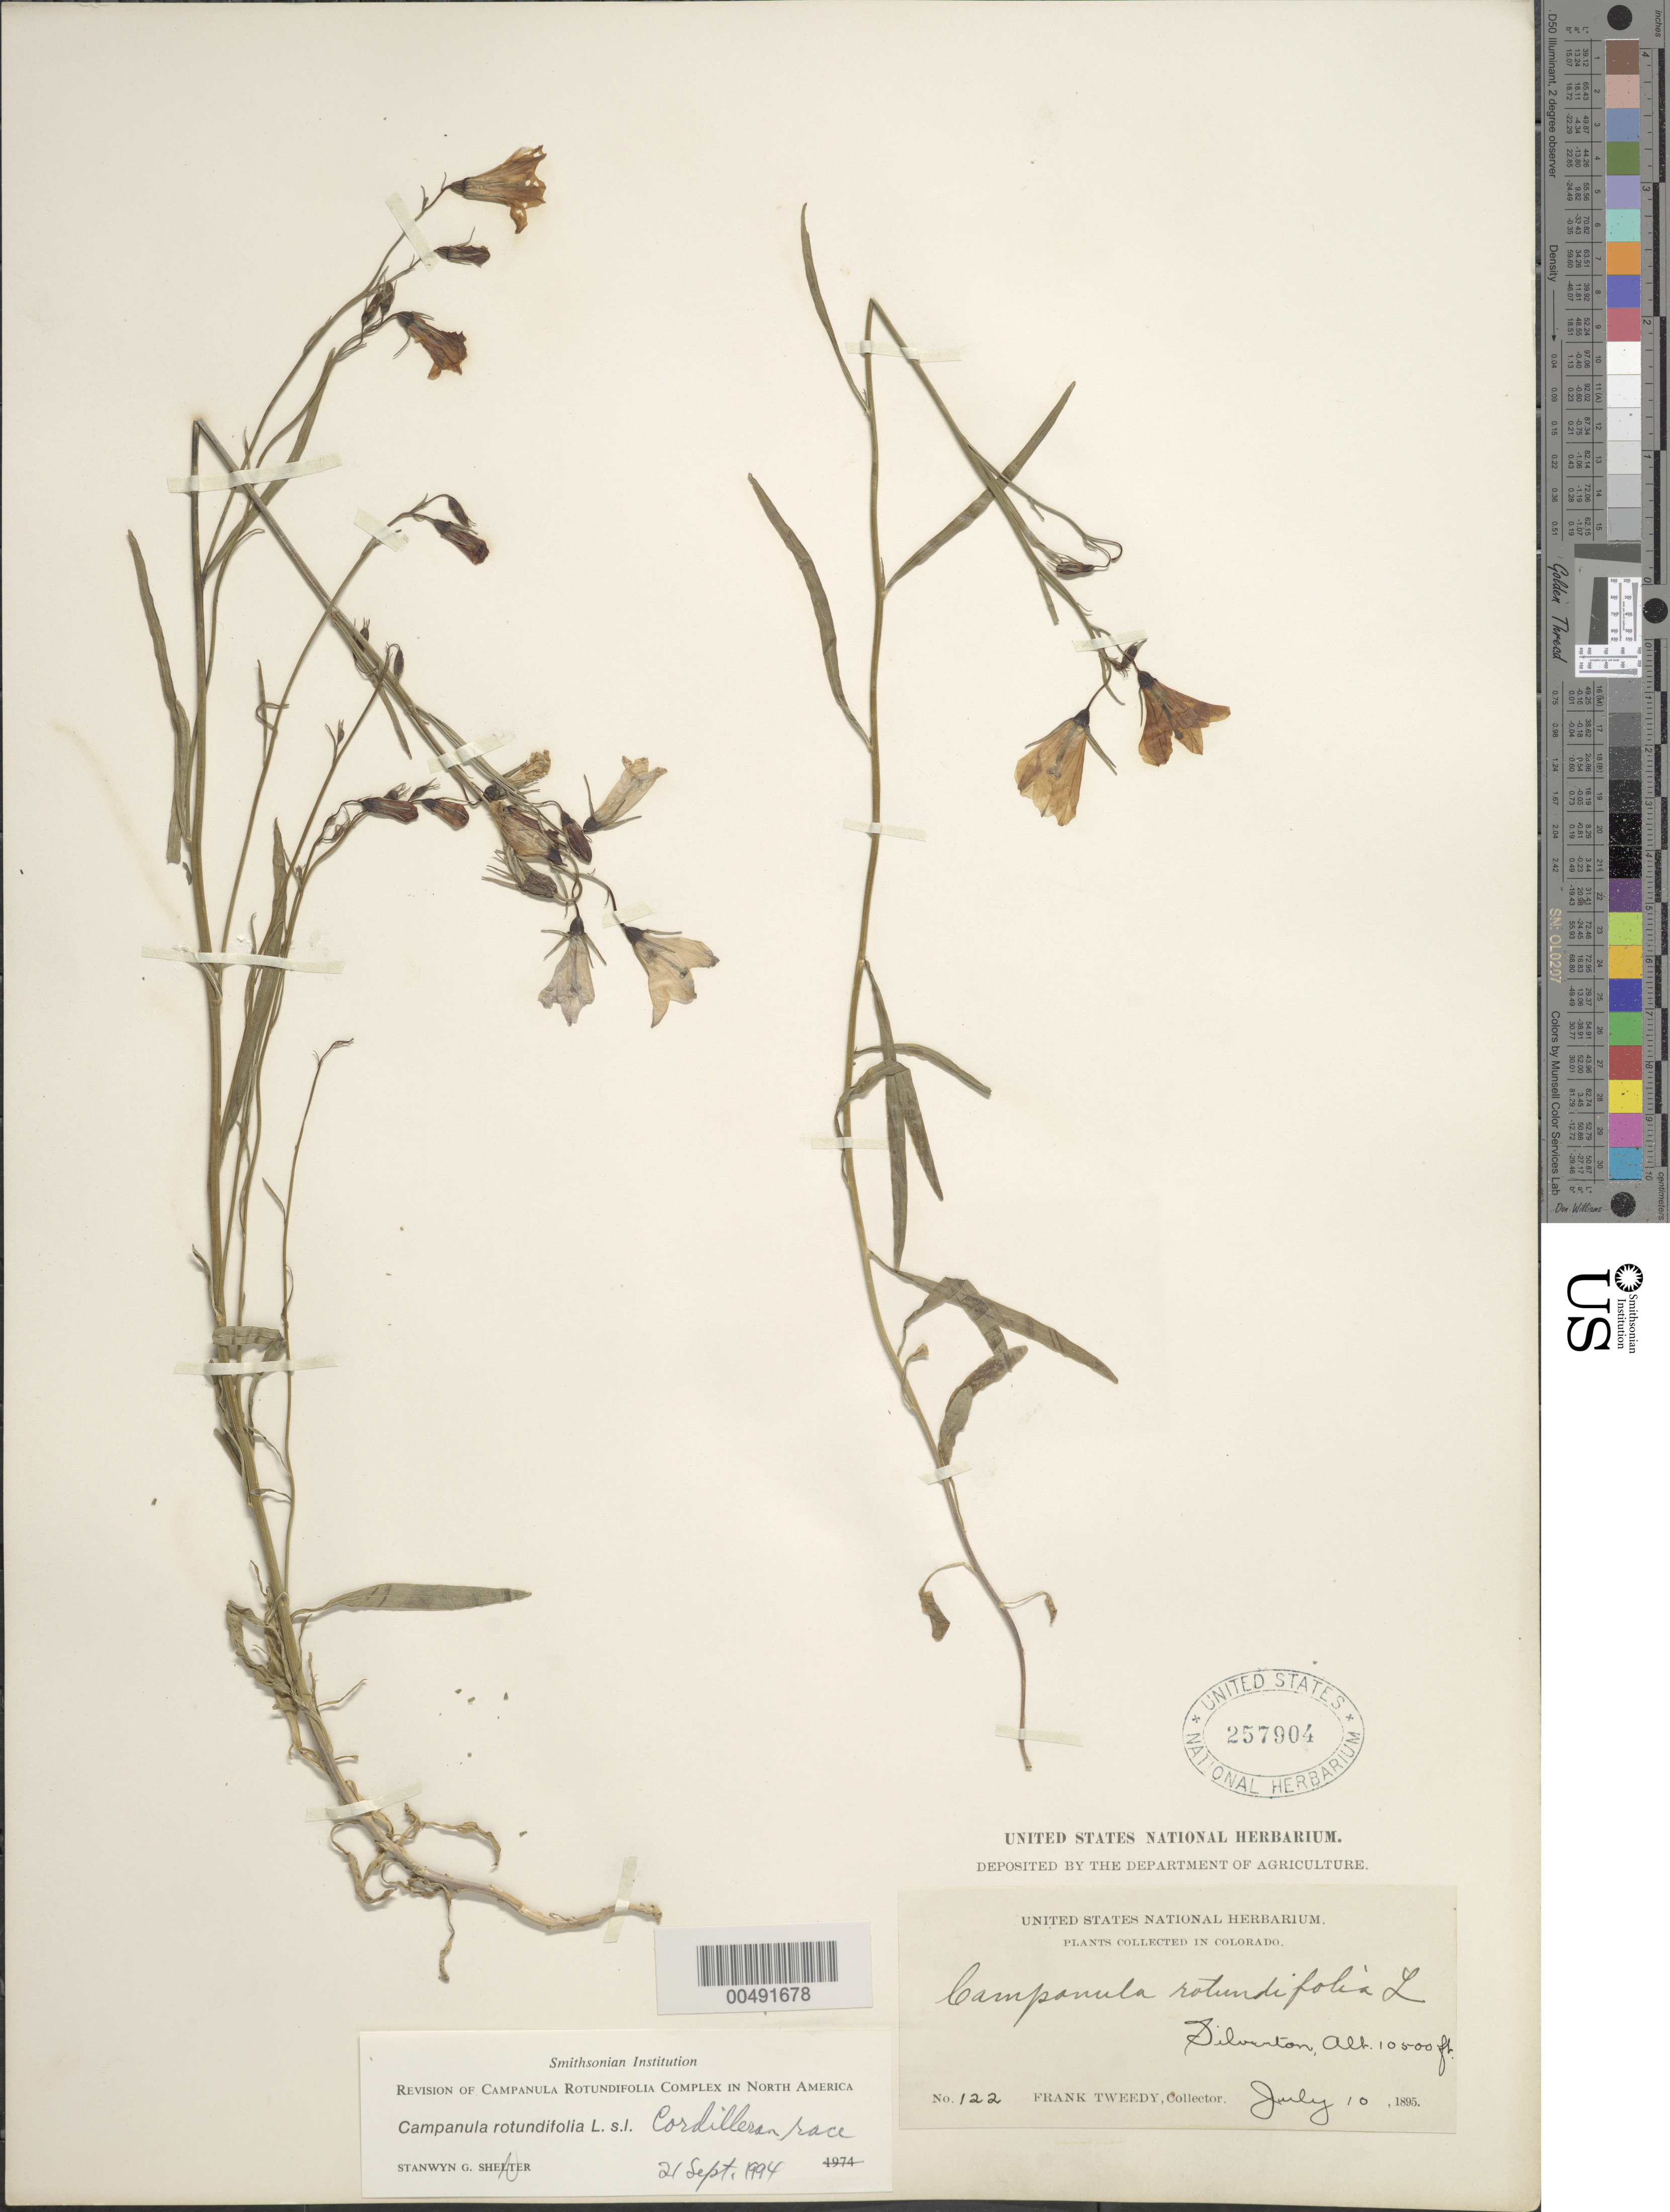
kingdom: Plantae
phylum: Tracheophyta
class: Magnoliopsida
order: Asterales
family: Campanulaceae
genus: Campanula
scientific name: Campanula rotundifolia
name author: L.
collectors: F. Tweedy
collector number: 122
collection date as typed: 10 Jul 1895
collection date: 1895-07-10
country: United States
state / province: Colorado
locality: Silverton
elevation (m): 3200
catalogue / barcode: US 257904